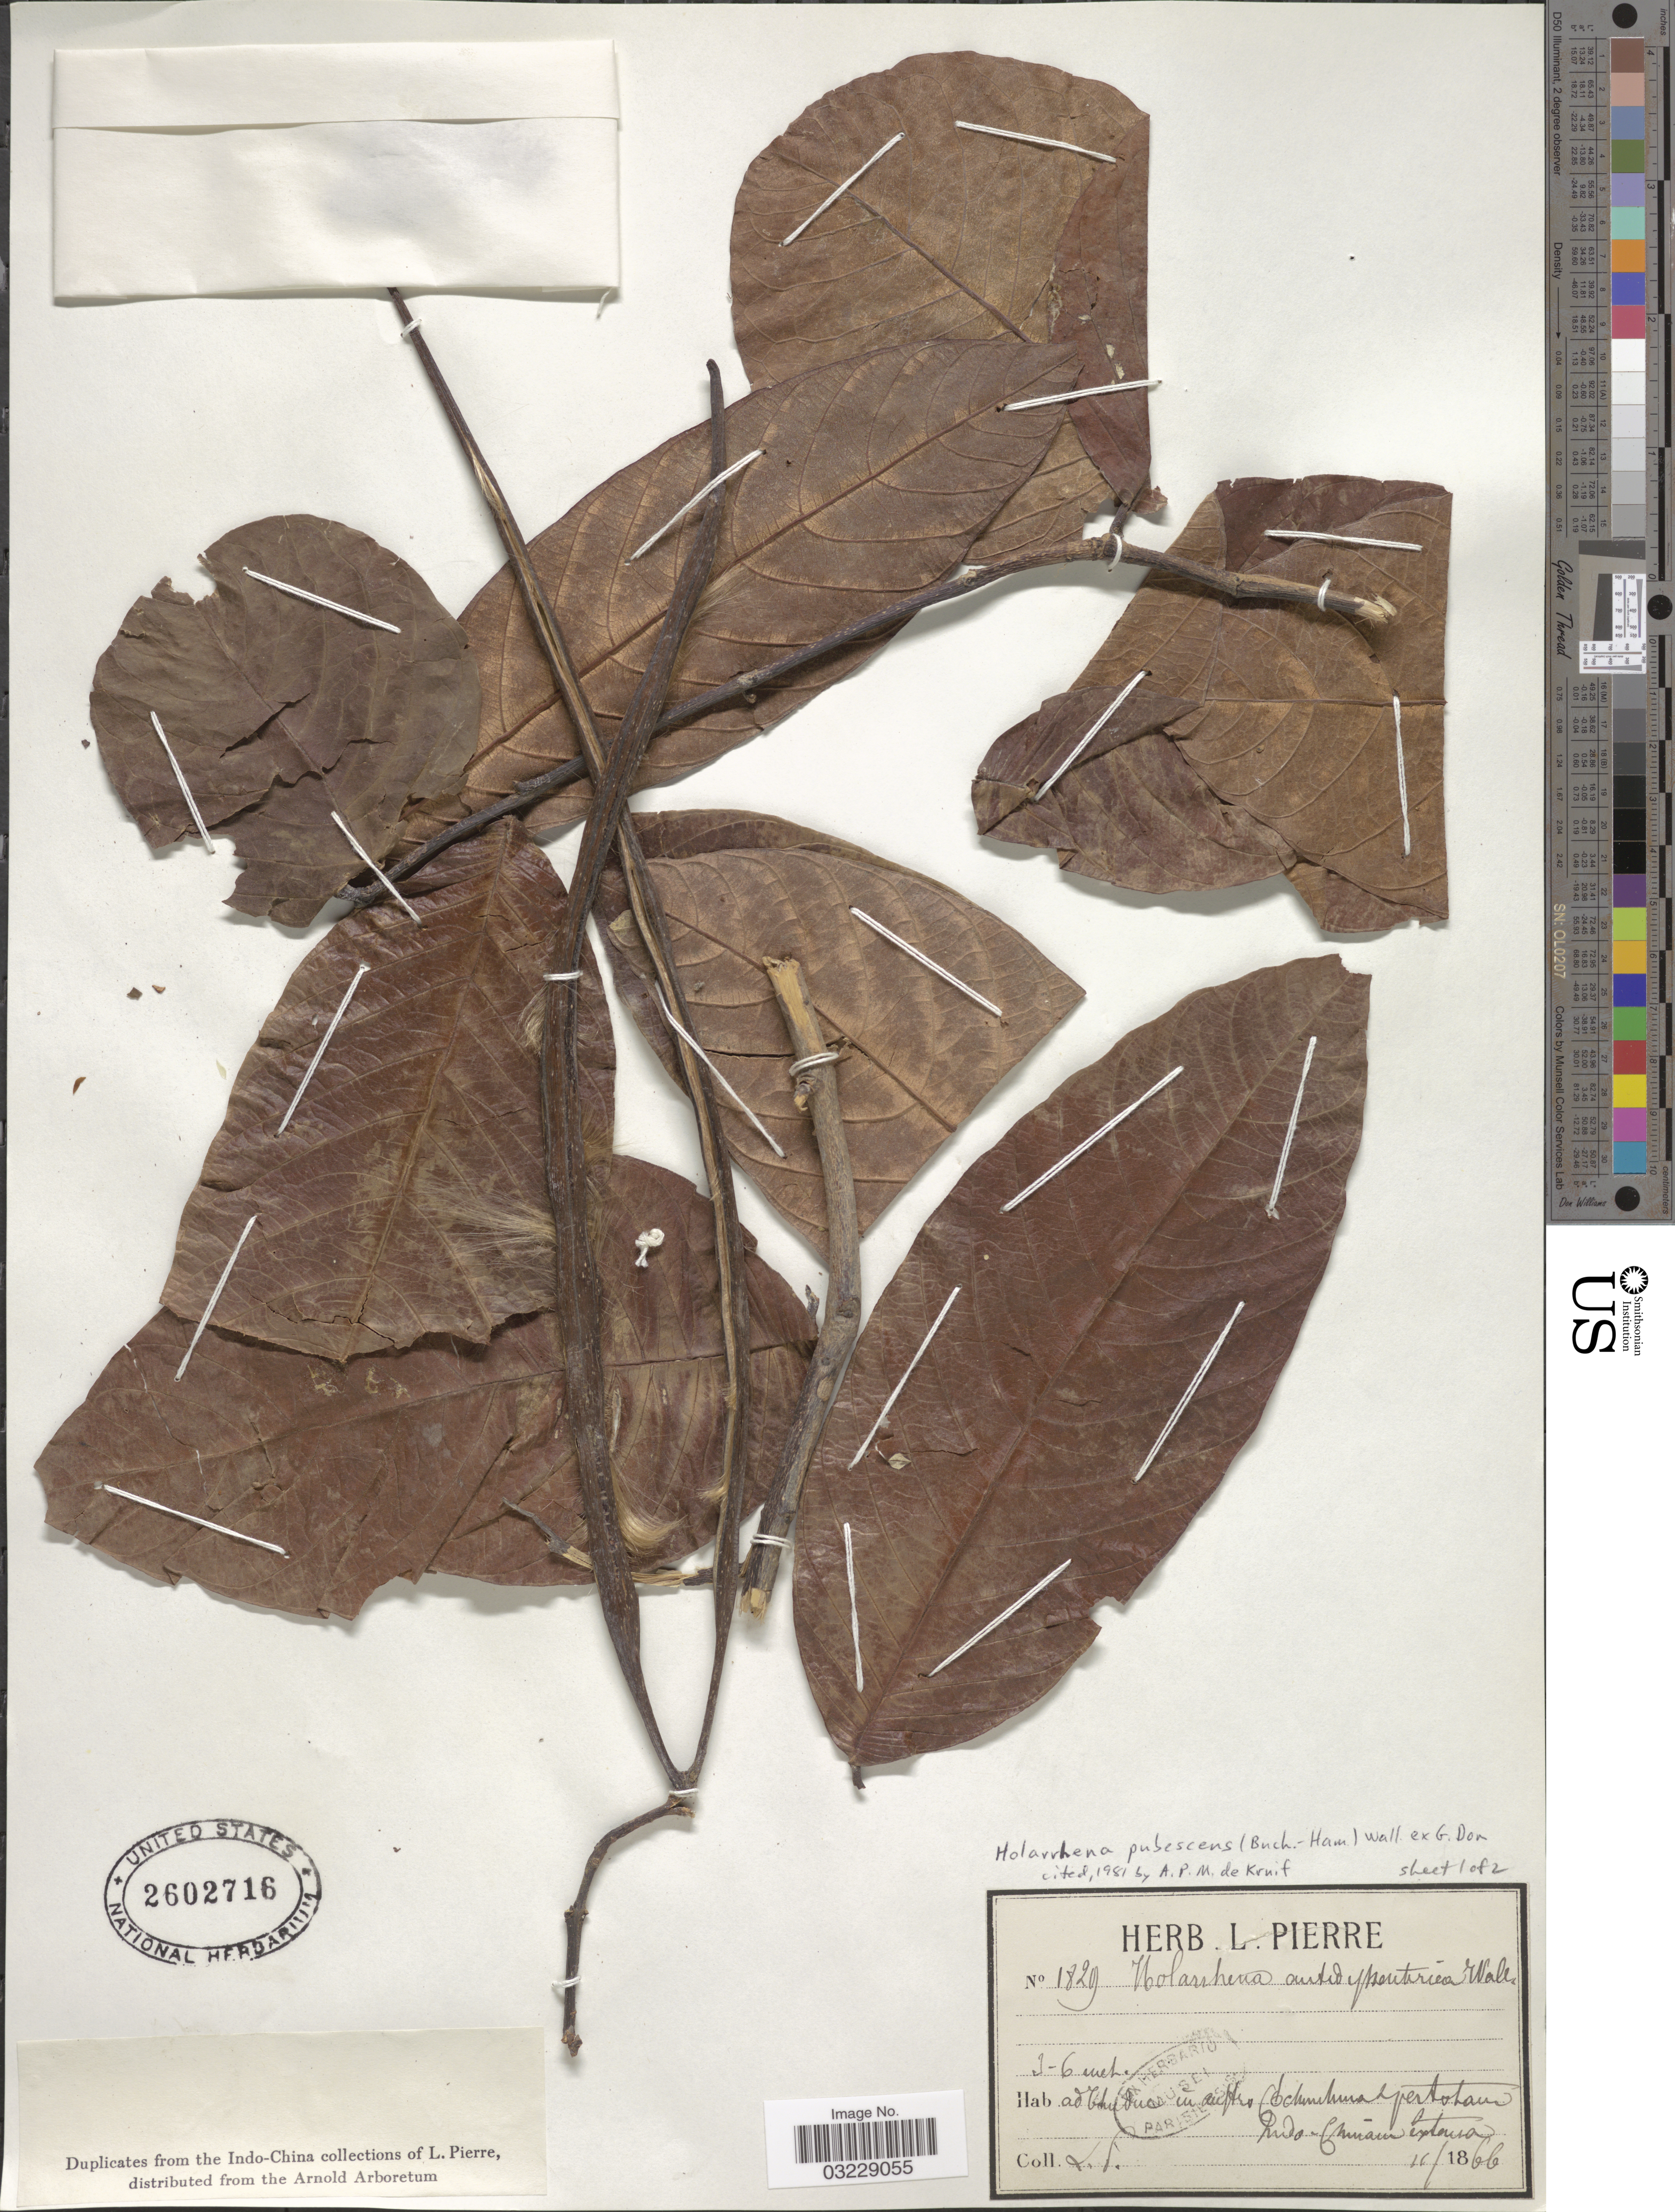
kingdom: Plantae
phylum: Tracheophyta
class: Magnoliopsida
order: Gentianales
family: Apocynaceae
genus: Holarrhena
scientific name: Holarrhena pubescens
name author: (Buch.-Ham.) Wall. ex G. Don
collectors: L. Pierre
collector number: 1829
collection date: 1866-11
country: Vietnam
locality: Ad Thúduc in austro Cochinchina per totatam Indo-Chinam extensa [At Thu Duc in south Cochinchina, extending throughout Indochina]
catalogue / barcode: US 2602716